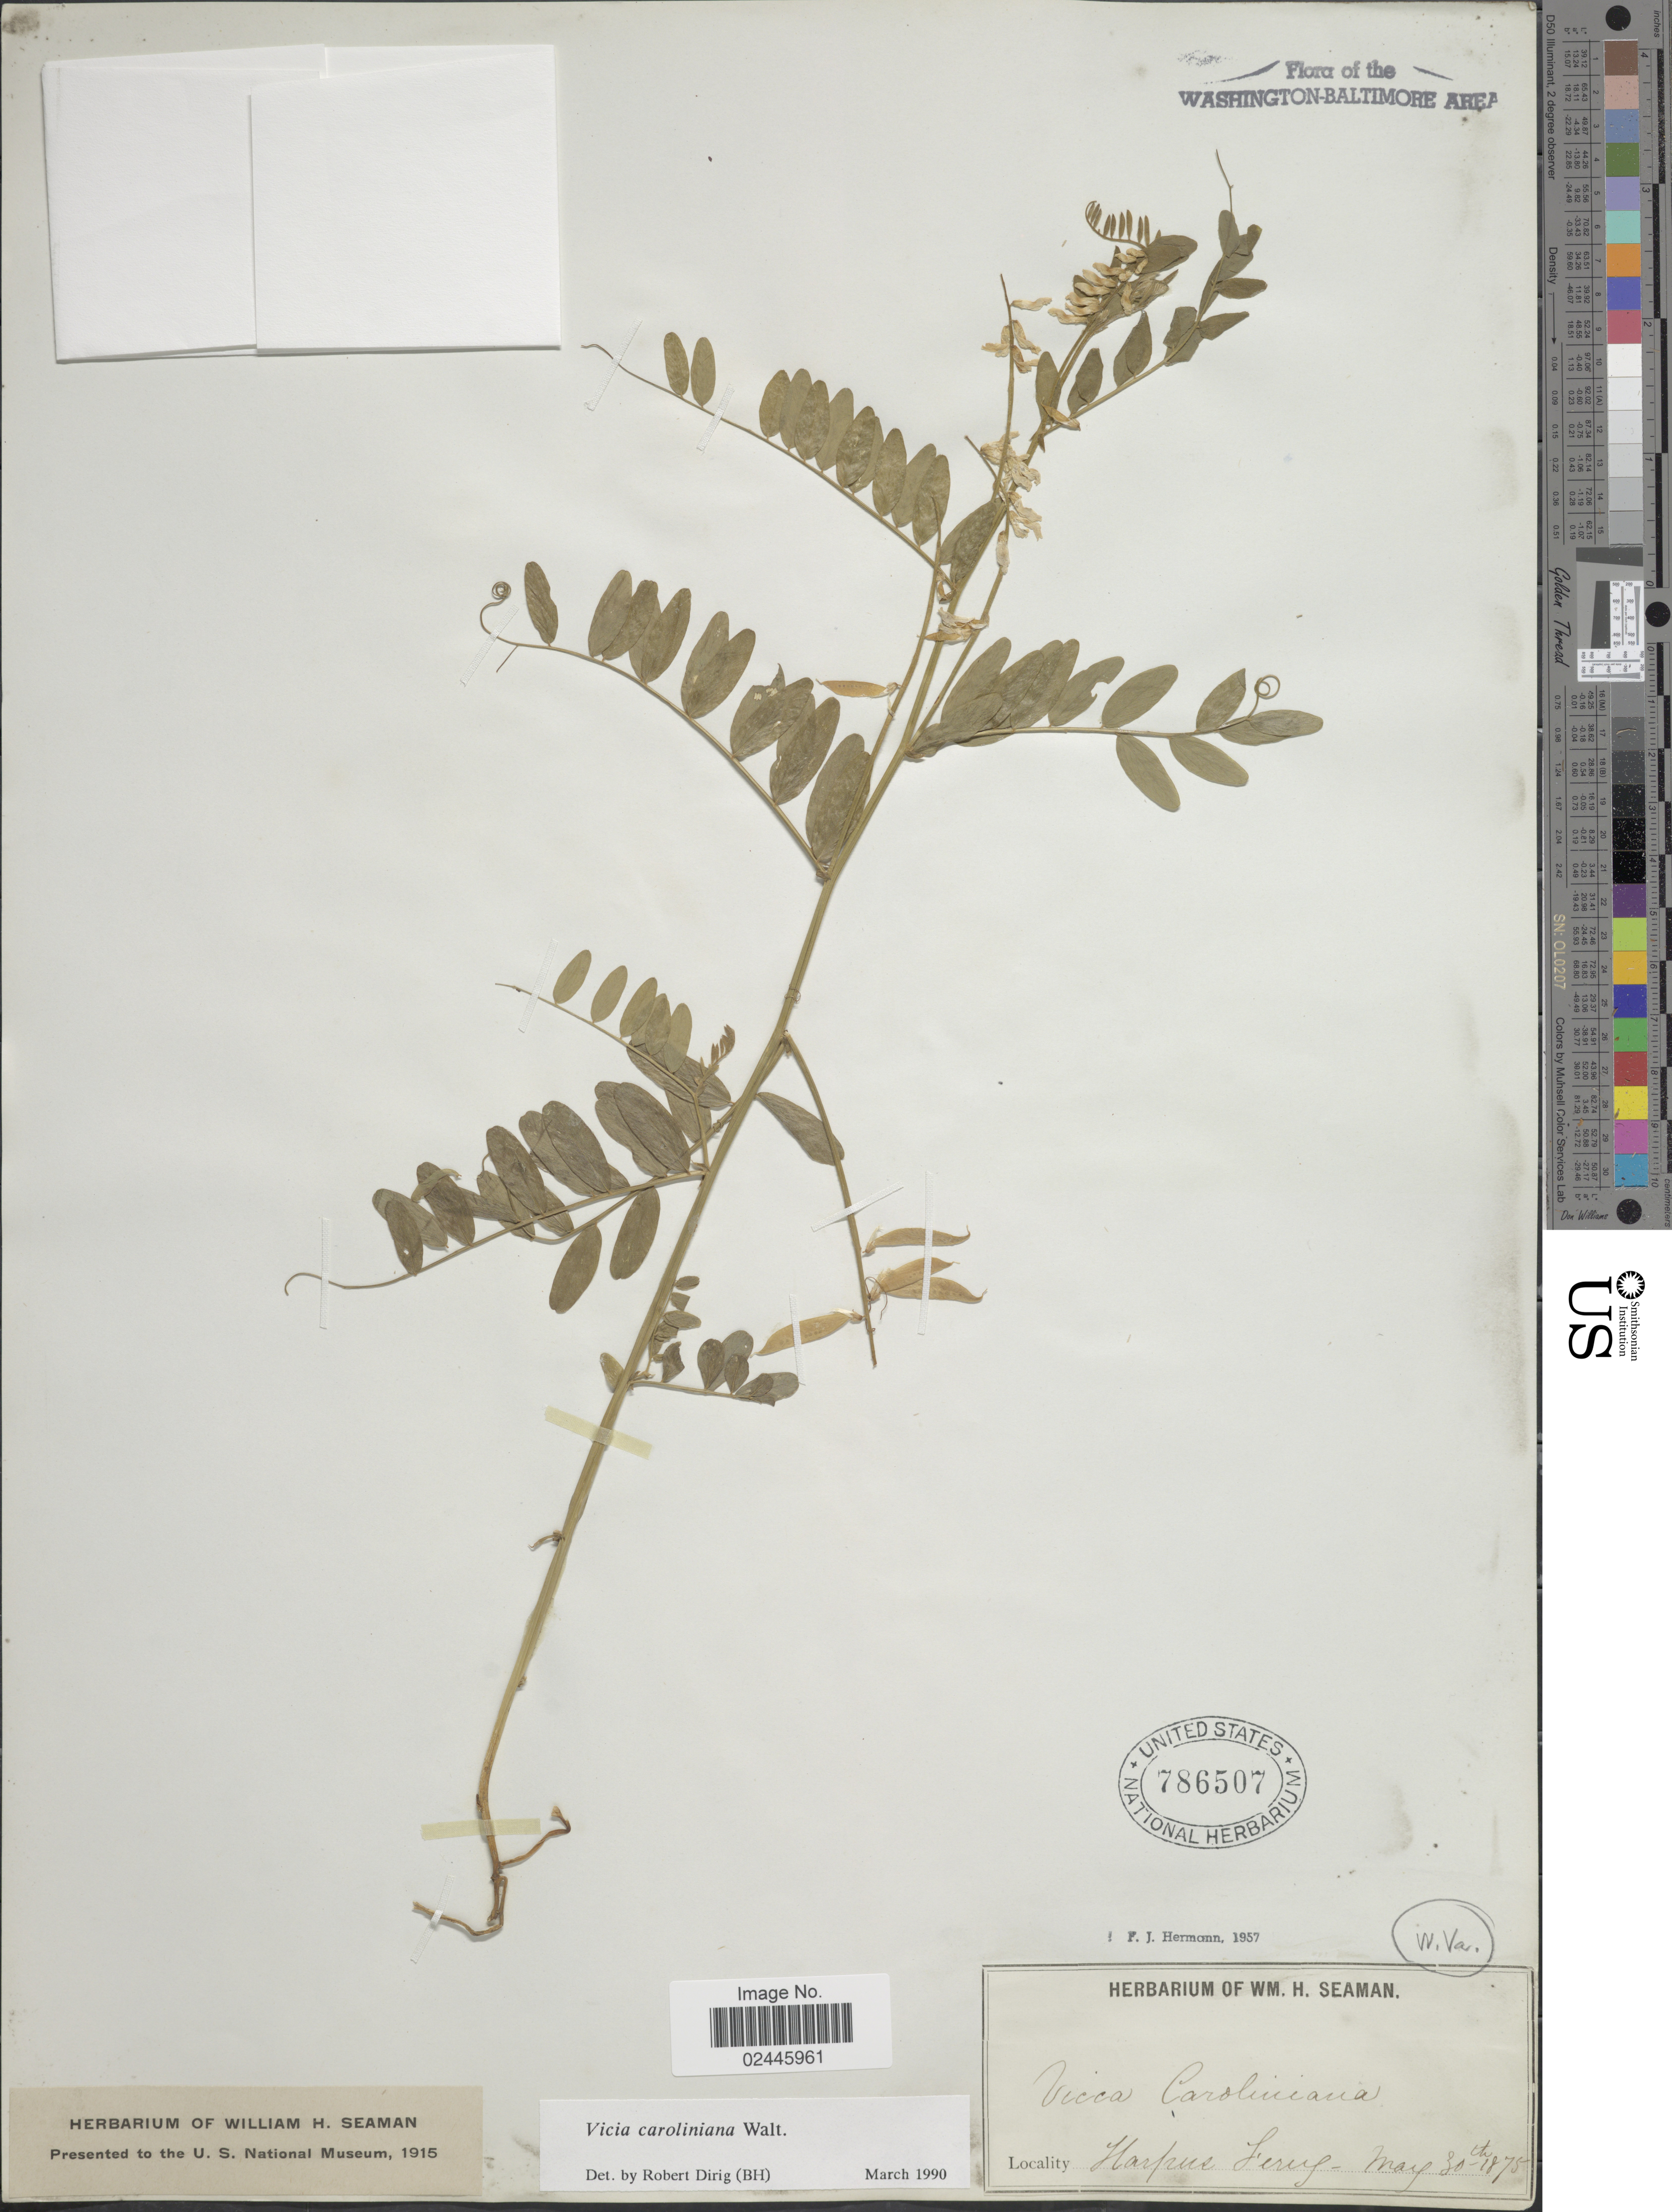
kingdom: Plantae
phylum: Tracheophyta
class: Magnoliopsida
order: Fabales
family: Fabaceae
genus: Vicia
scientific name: Vicia caroliniana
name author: Walter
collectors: Ex herb. W. H. Seaman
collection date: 1875-05-30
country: United States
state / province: West Virginia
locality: Harpers Ferry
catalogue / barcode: US 786507